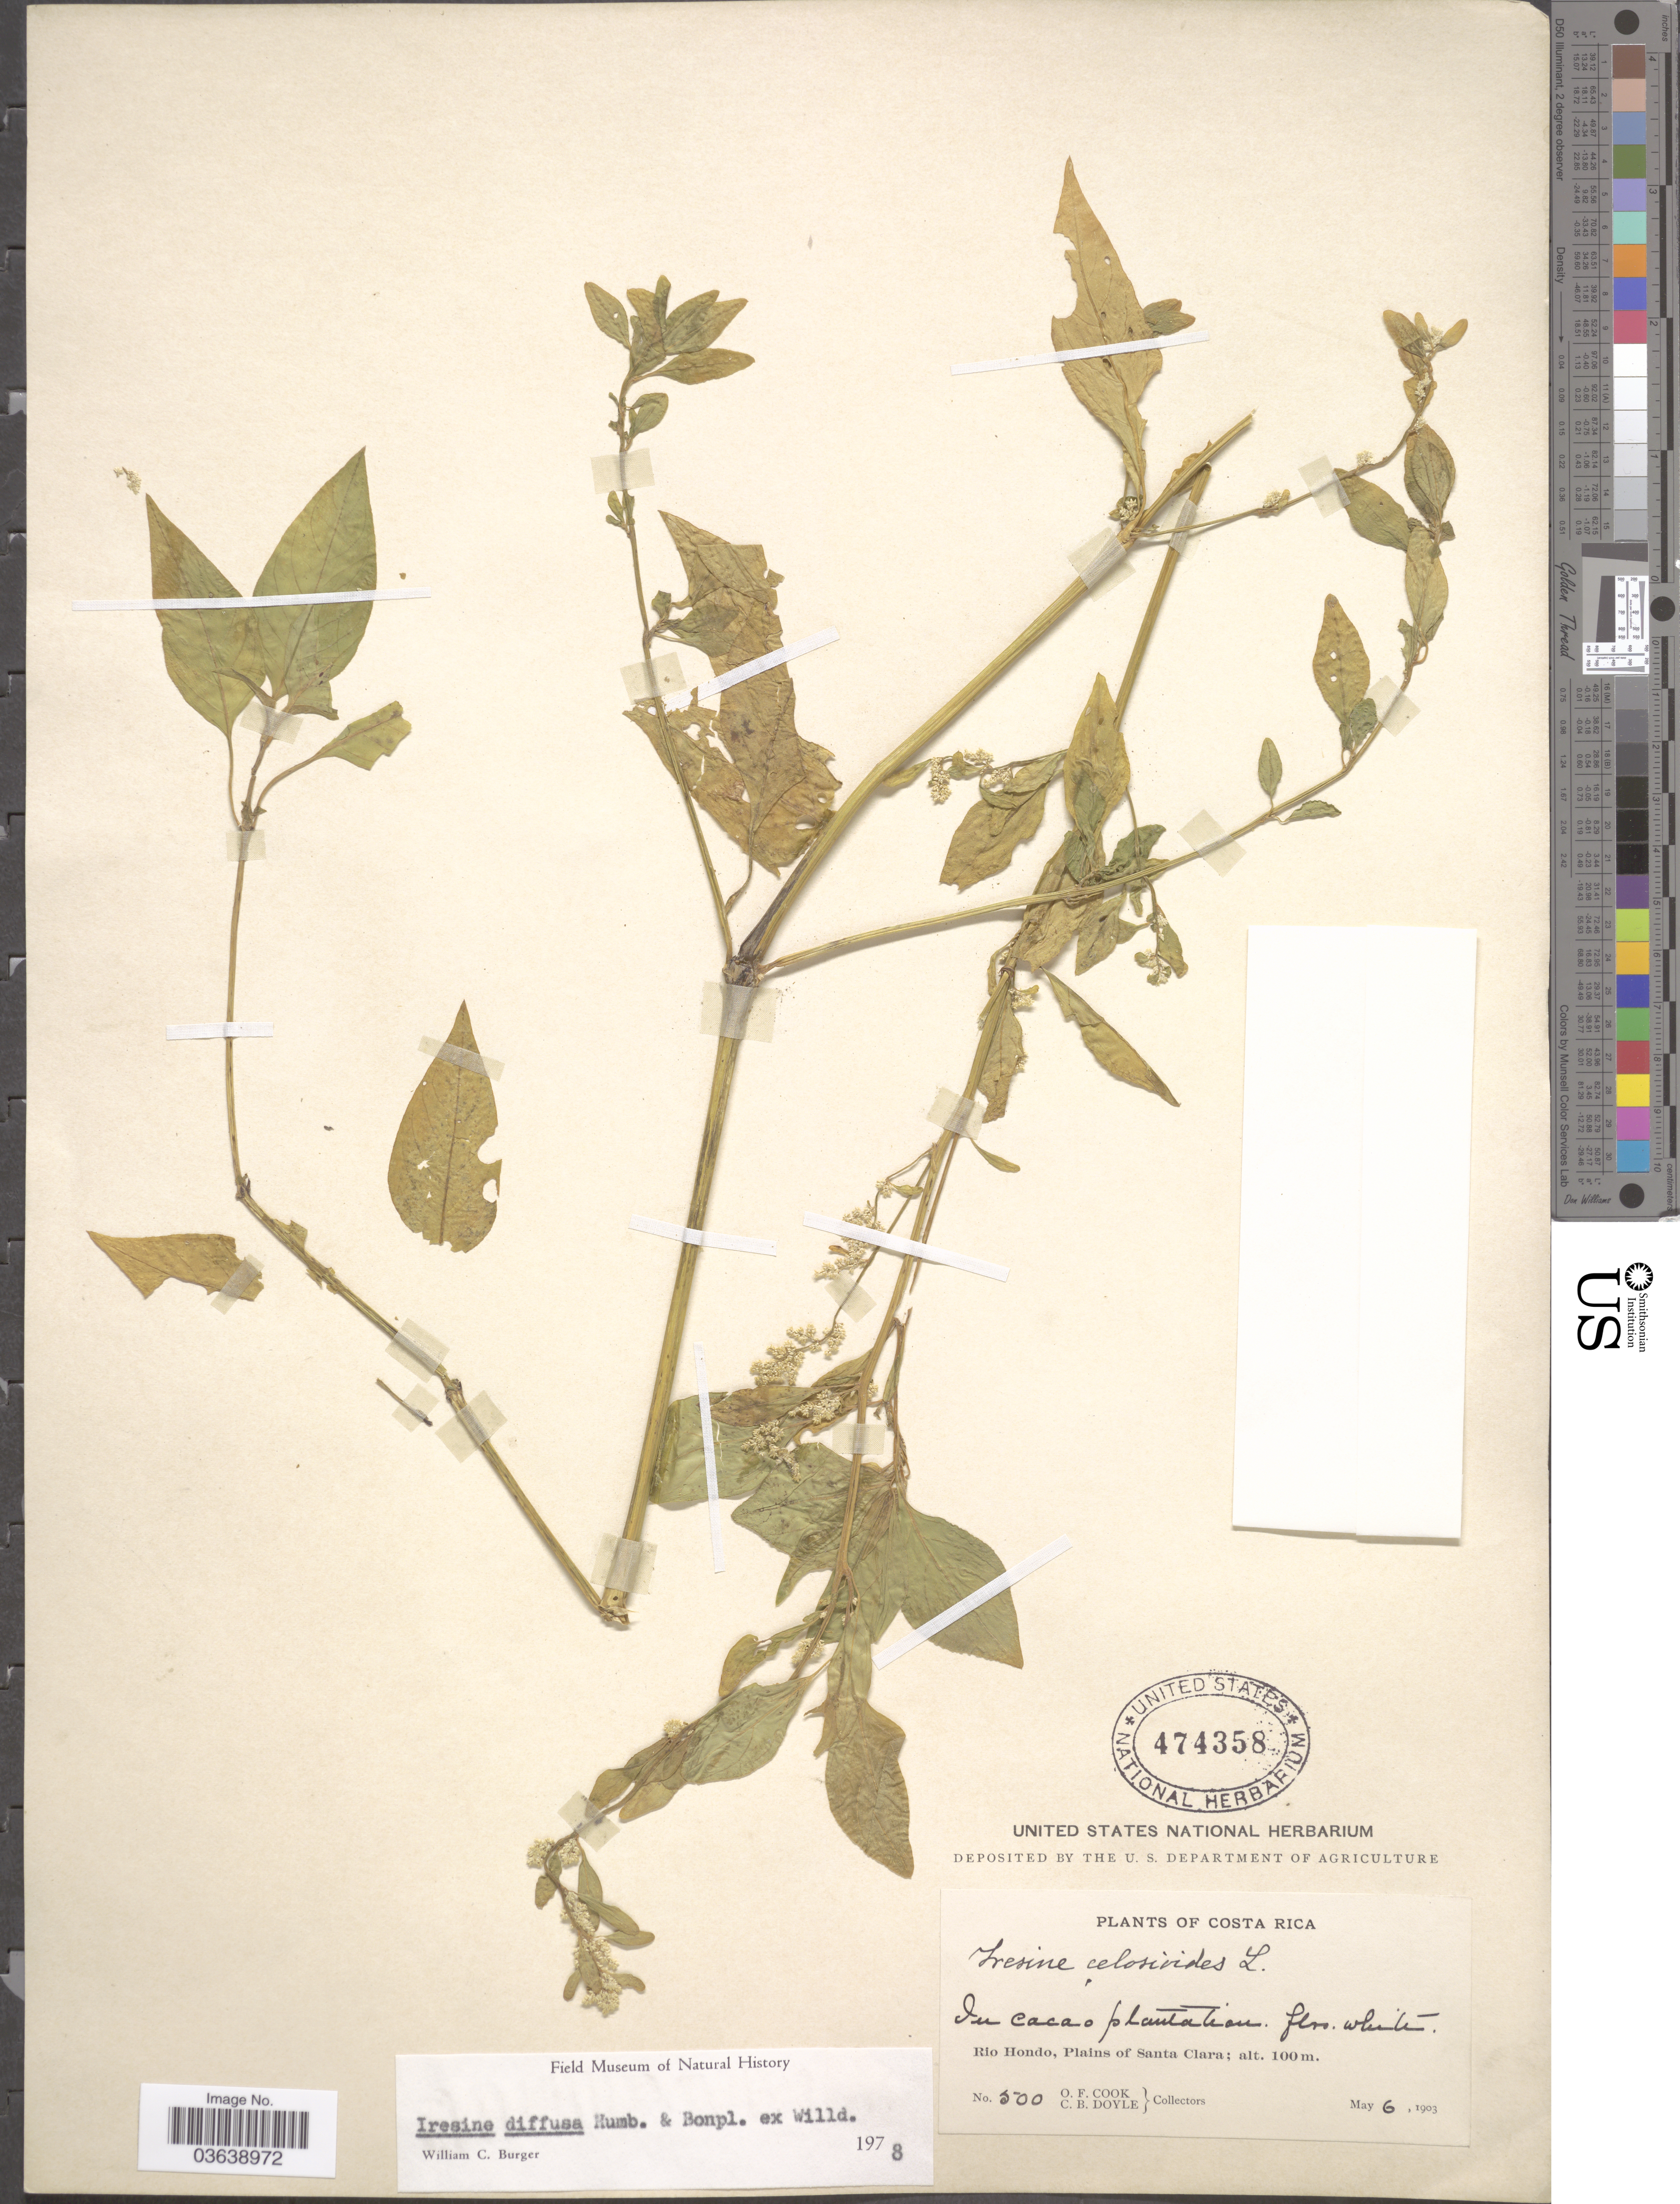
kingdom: Plantae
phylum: Tracheophyta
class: Magnoliopsida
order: Caryophyllales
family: Amaranthaceae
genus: Iresine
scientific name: Iresine celosia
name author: L.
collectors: O. F. Cook & C. Doyle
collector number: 500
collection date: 1903-05-06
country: Costa Rica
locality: In cacao plantation. Rio Hondo, Plains of Santa Clara.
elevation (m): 100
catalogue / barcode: US 474358